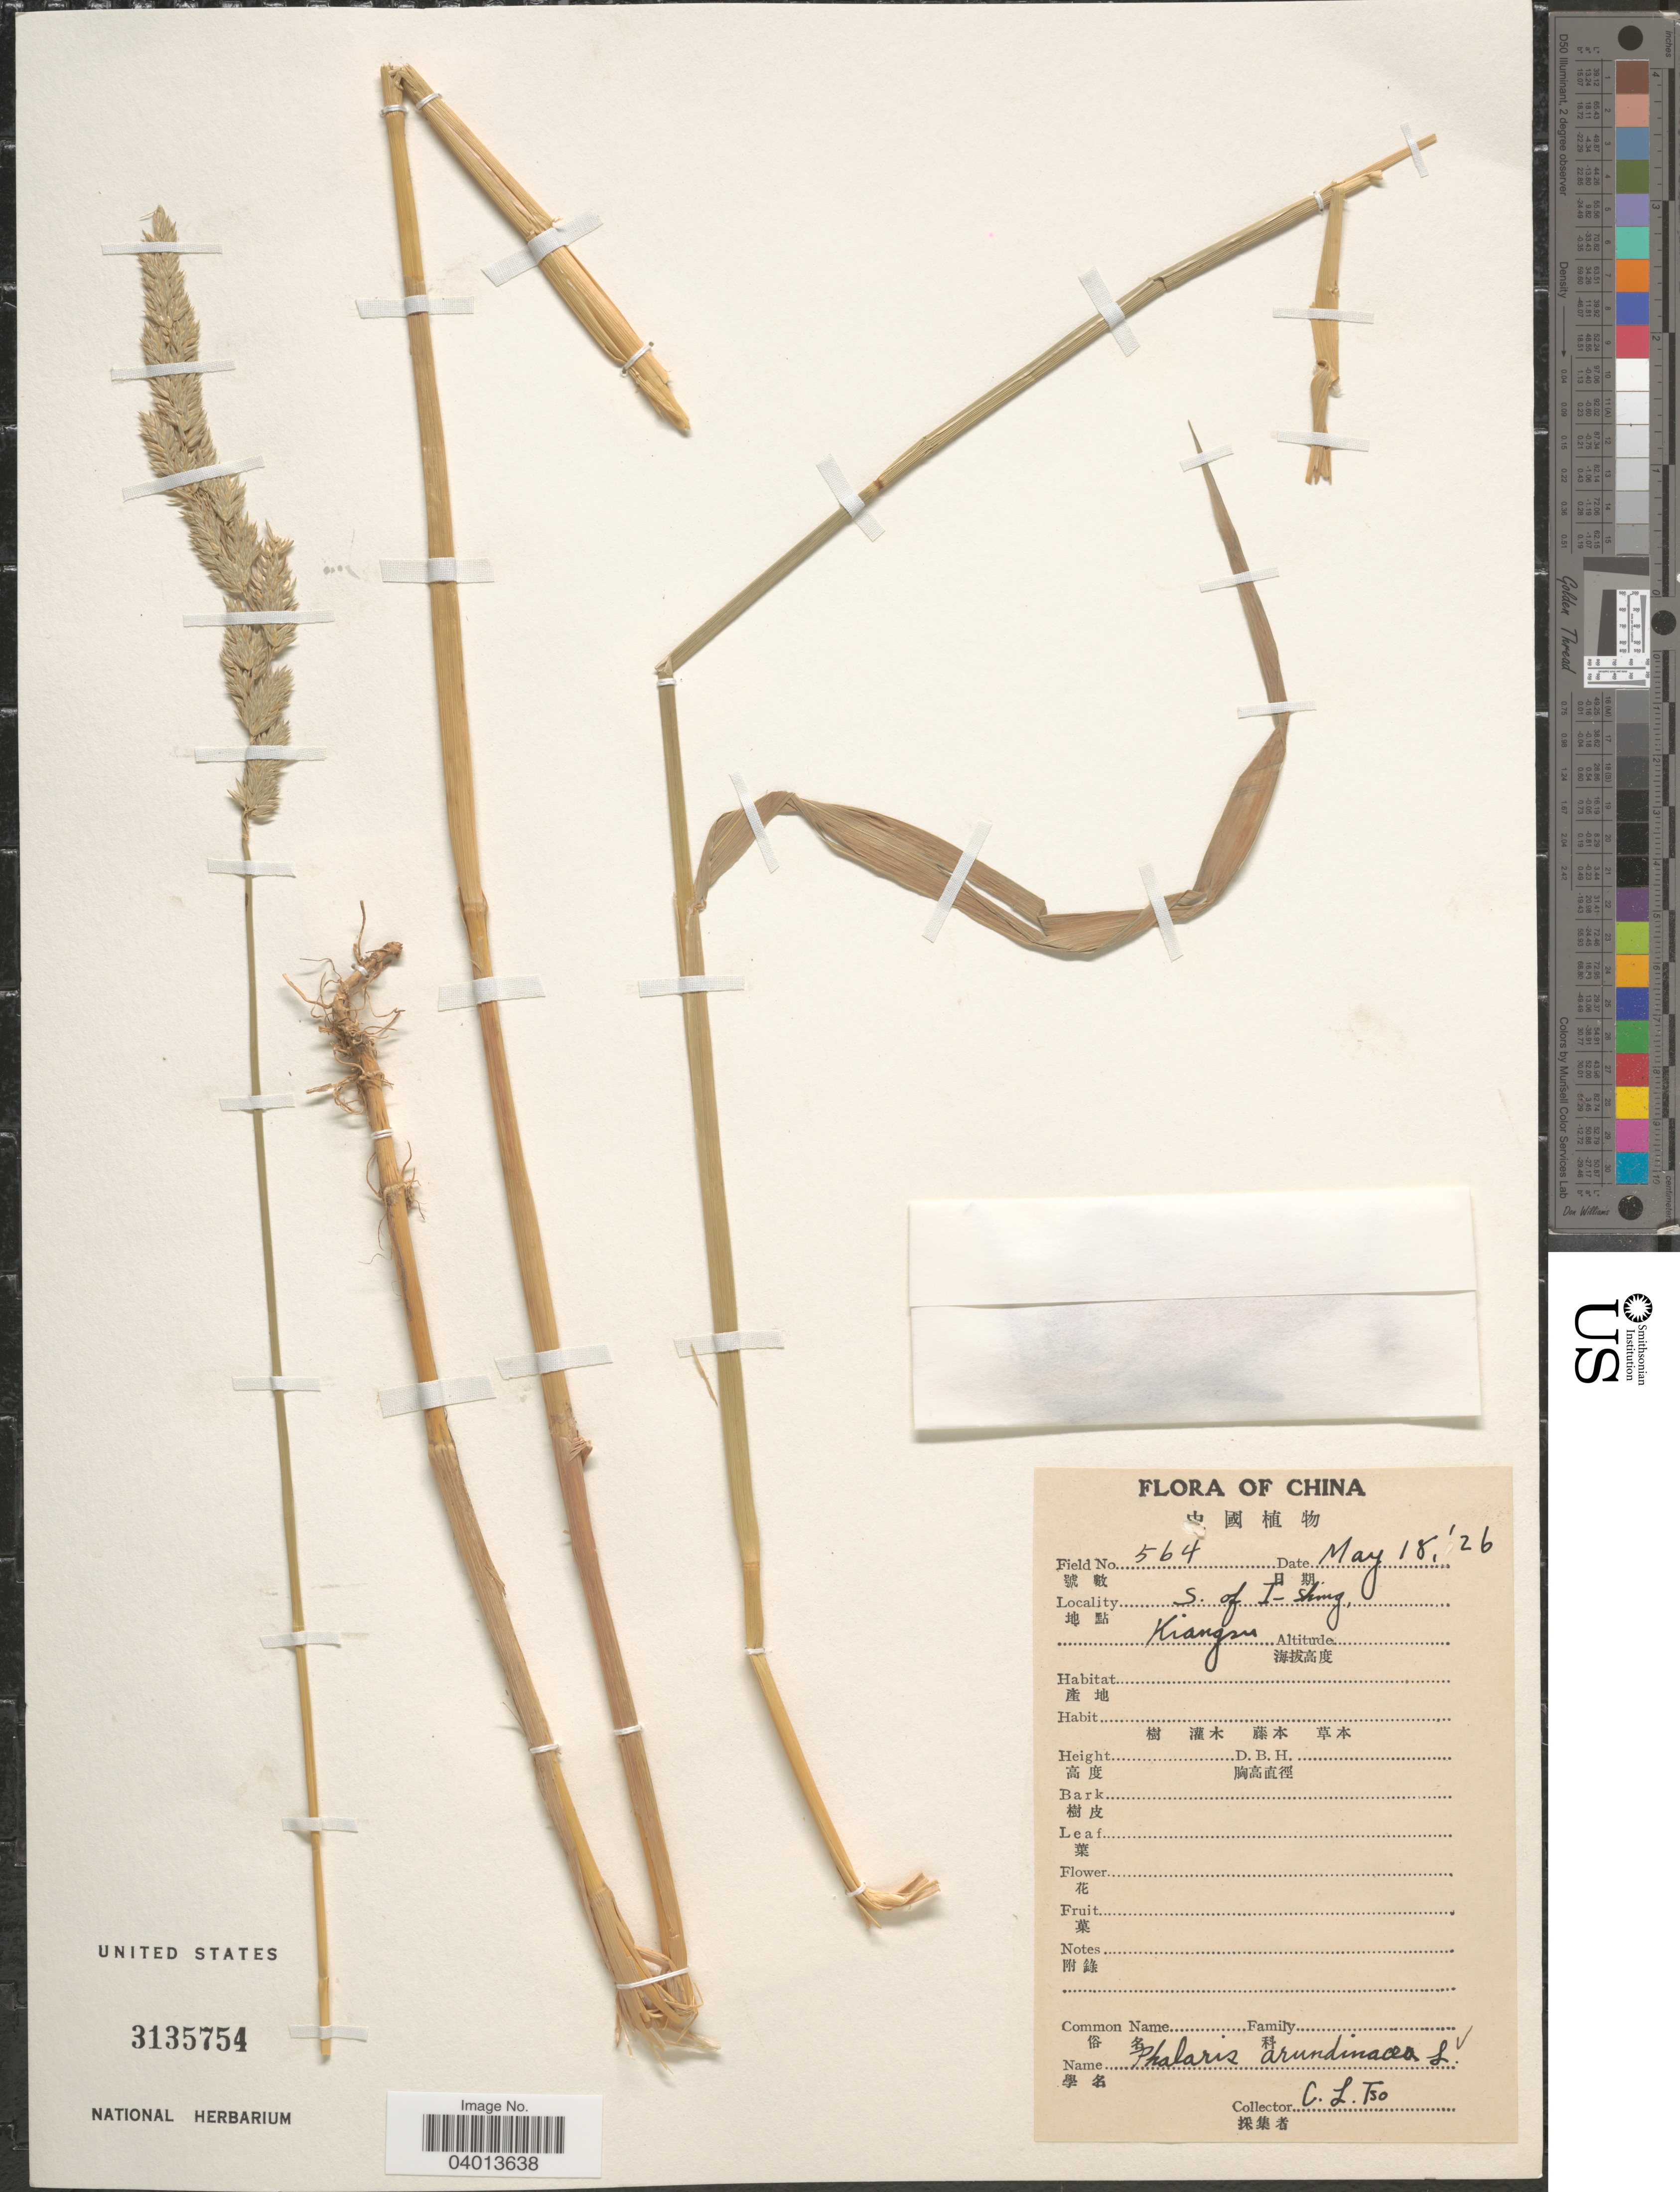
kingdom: Plantae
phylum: Tracheophyta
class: Liliopsida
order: Poales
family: Poaceae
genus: Phalaris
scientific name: Phalaris arundinacea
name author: L.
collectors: C. Tso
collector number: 564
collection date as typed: Transcribed d/m/y: 18/5/26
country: China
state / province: Jiangsu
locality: S. of I-Shing, Kiangsu.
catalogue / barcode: US 3135754